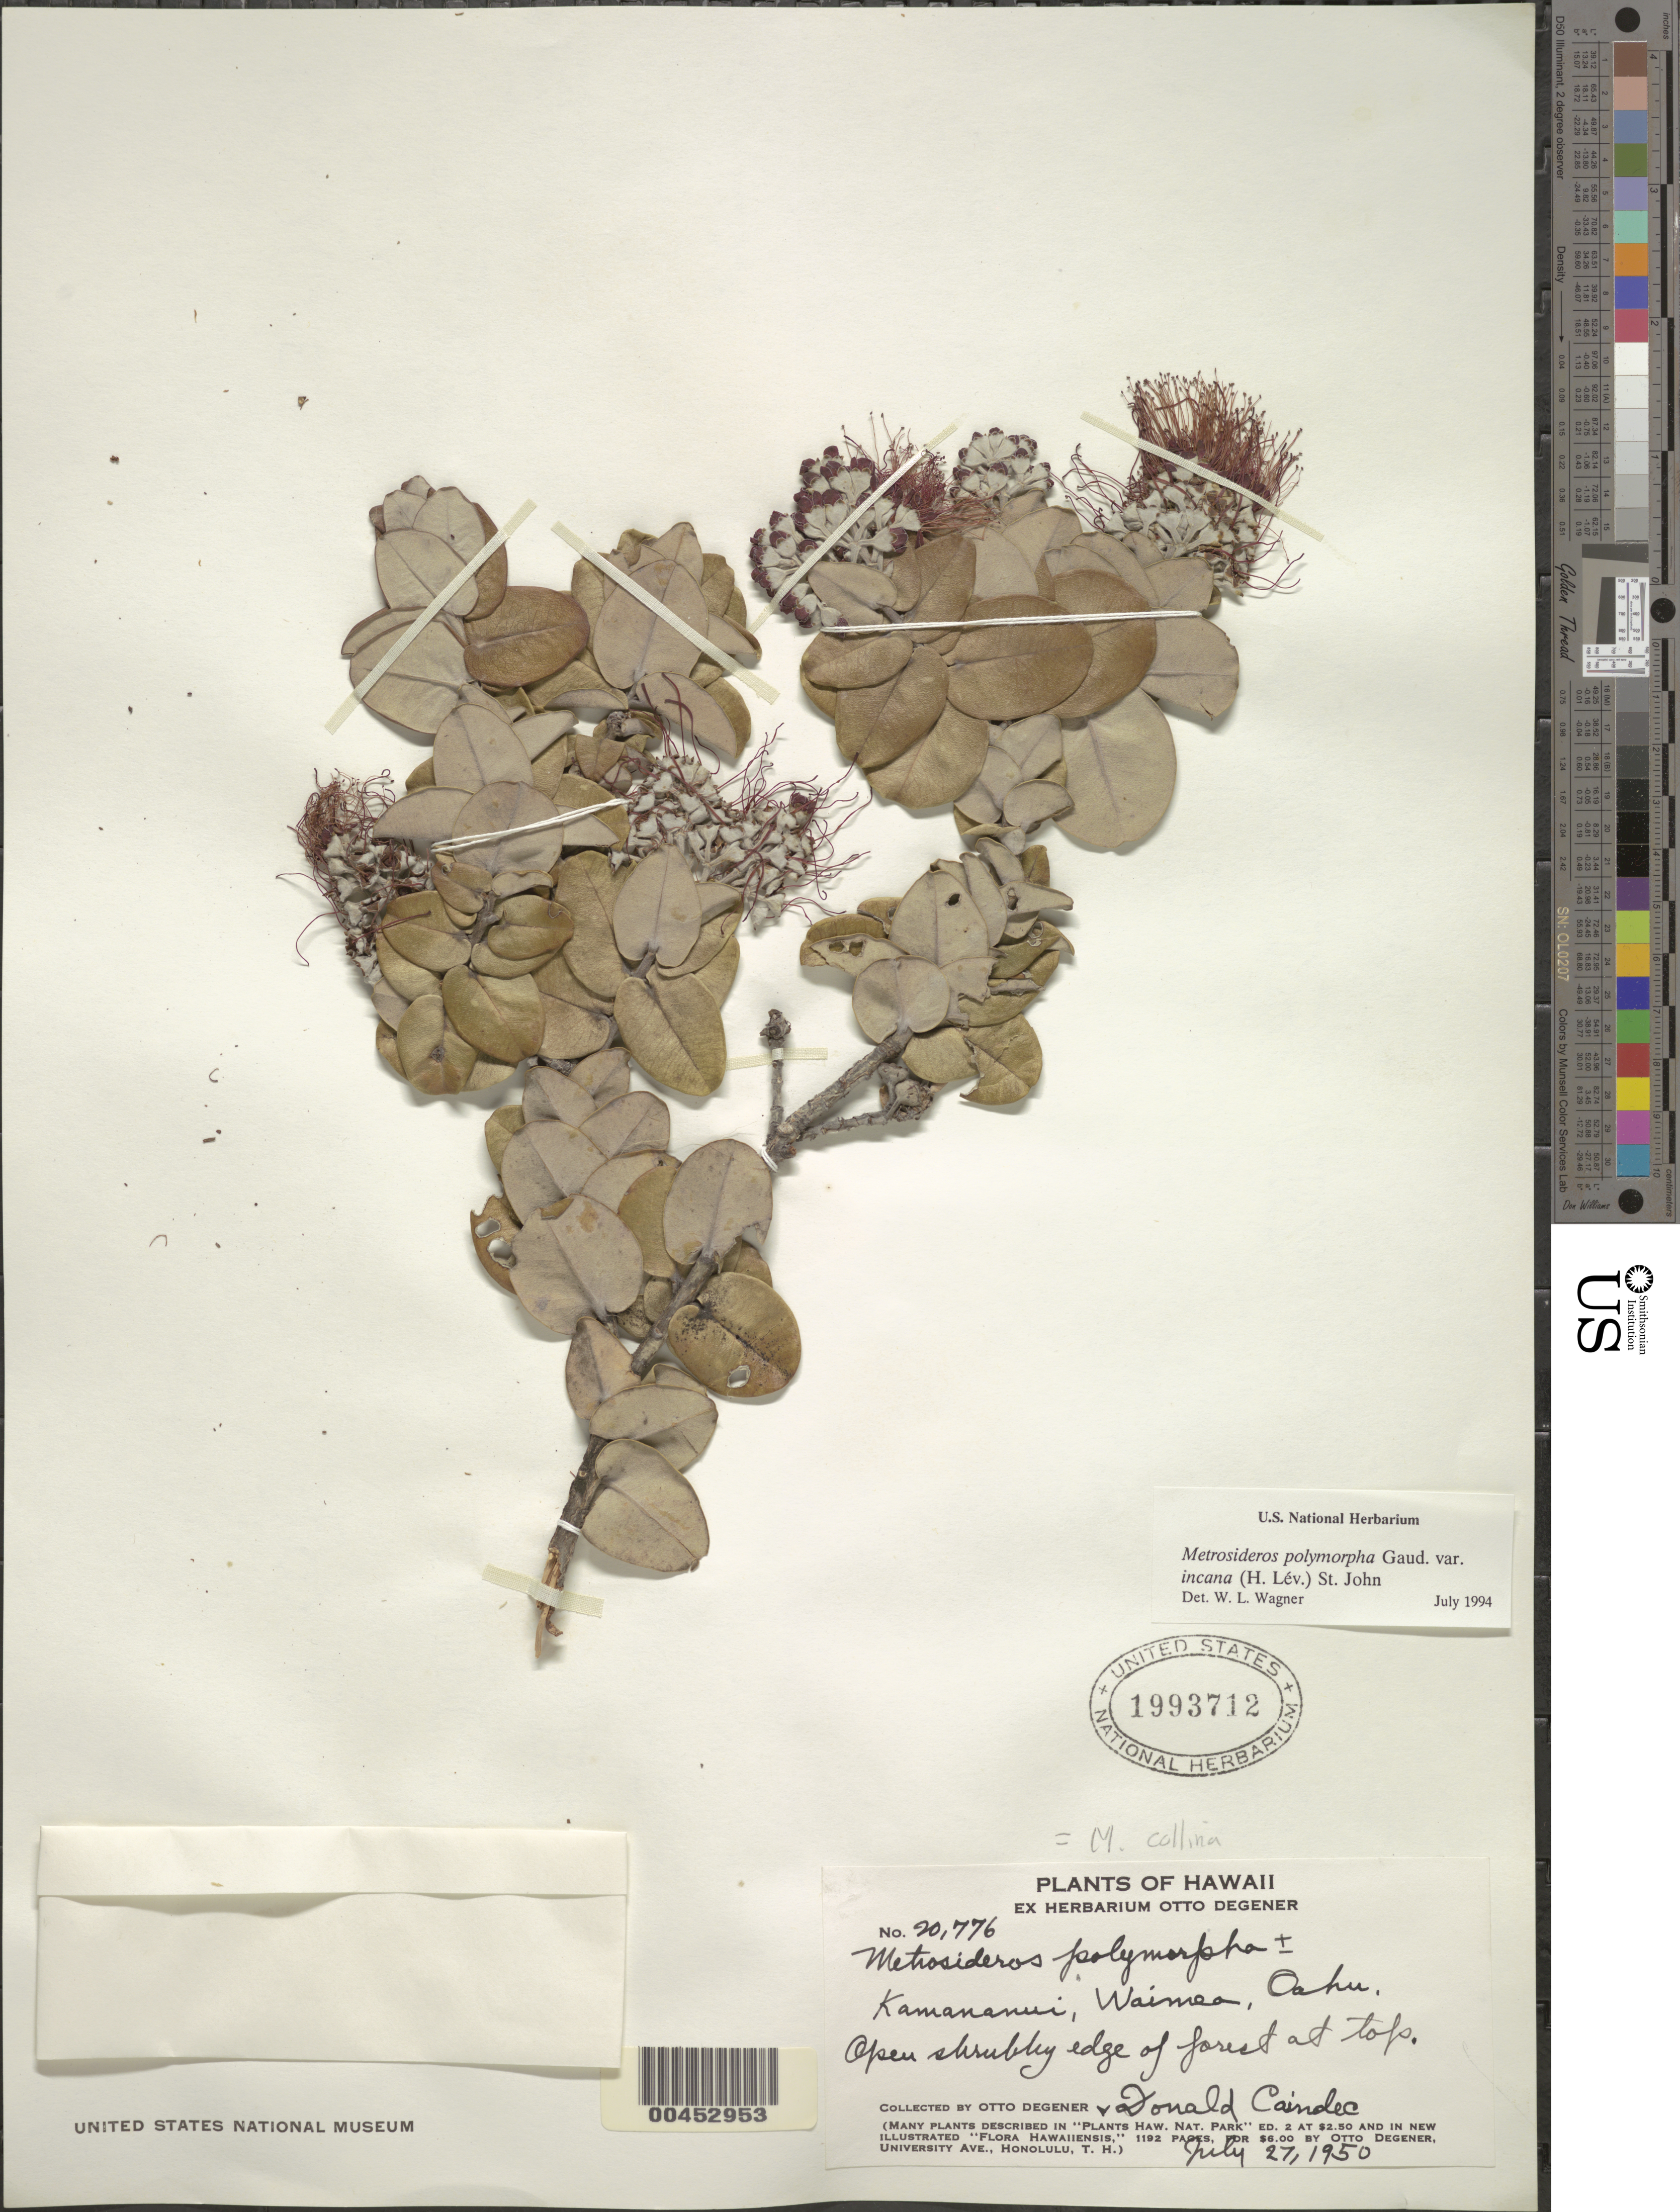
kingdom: Plantae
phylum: Tracheophyta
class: Magnoliopsida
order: Myrtales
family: Myrtaceae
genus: Metrosideros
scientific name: Metrosideros polymorpha var. incana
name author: H. St. John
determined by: Wagner, W. L., (BOT), Smithsonian Institution - National Museum of Natural History (UNITED STATES)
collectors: O. Degener & D. Caindec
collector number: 20776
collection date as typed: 27 Jul 1950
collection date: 1950-07-27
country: United States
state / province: Hawaii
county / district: Honolulu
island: Oahu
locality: Kamananui, Waimea, at top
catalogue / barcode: US 1993712